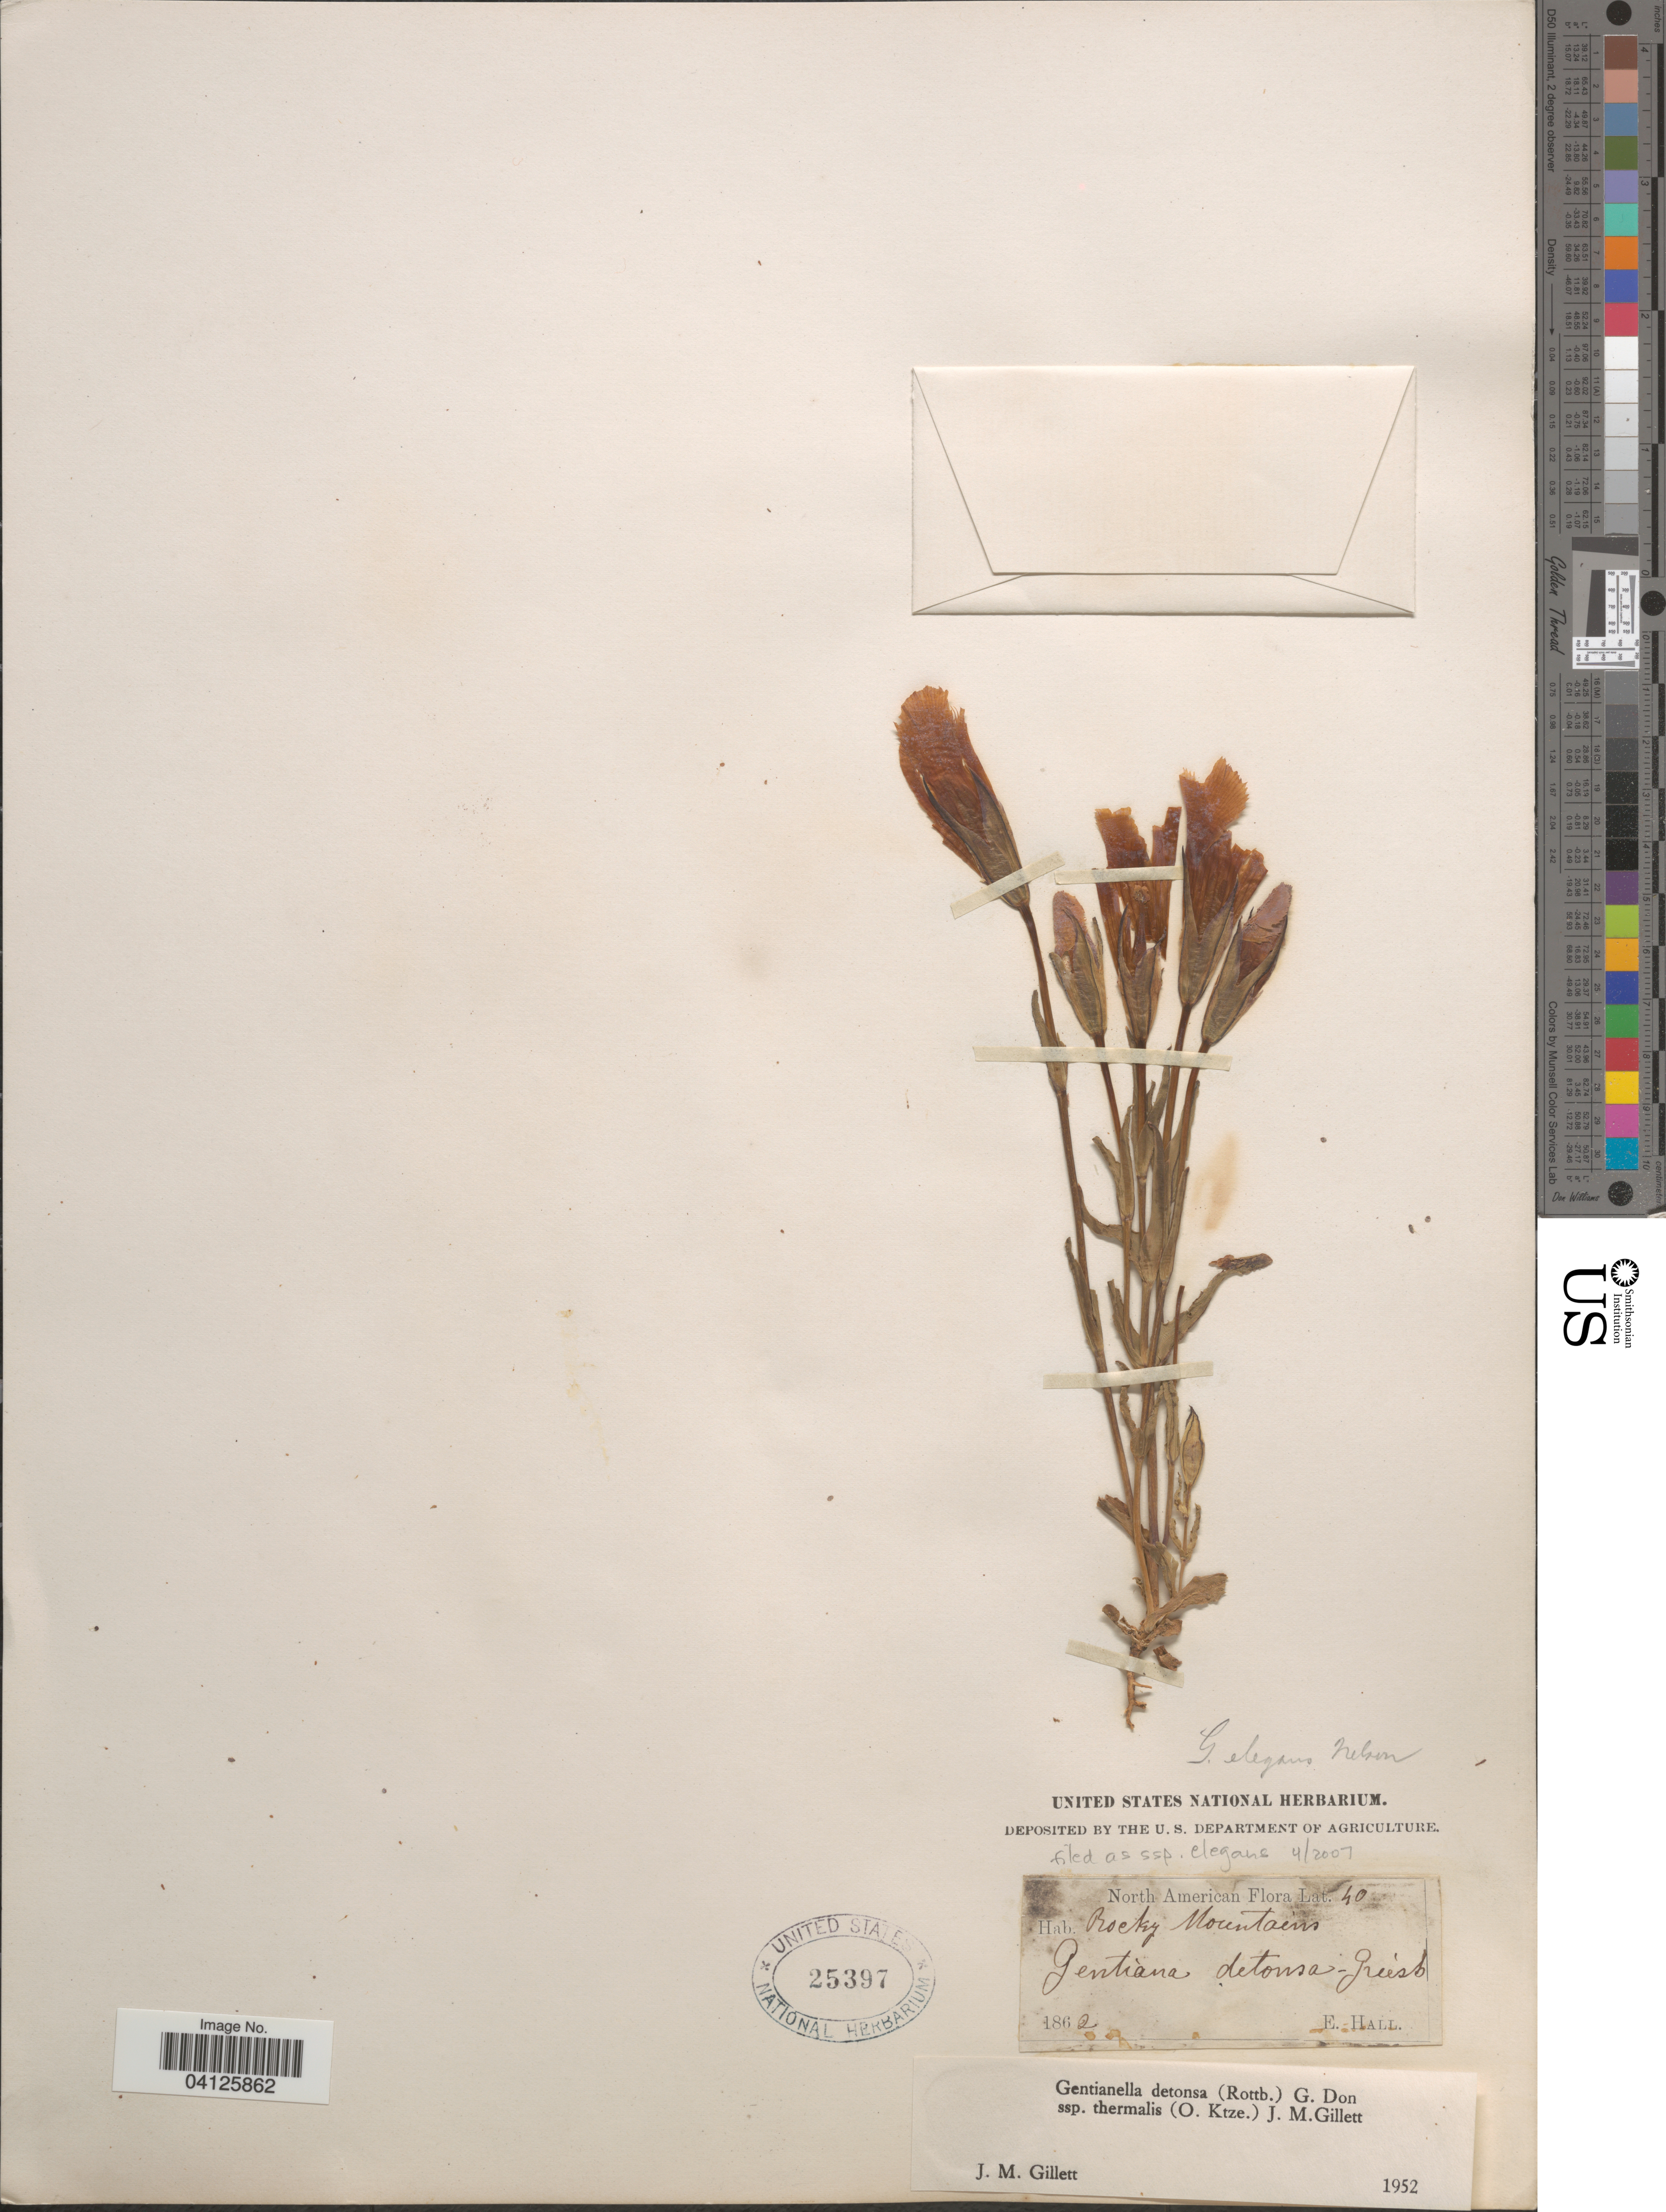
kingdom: Plantae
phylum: Tracheophyta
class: Magnoliopsida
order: Gentianales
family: Gentianaceae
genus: Gentianella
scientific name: Gentianella detonsa subsp. elegans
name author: (A. Gray) J.M. Gillett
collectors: E. Hall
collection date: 1862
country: United States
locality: North American. Rocky Mountains.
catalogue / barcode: US 25397